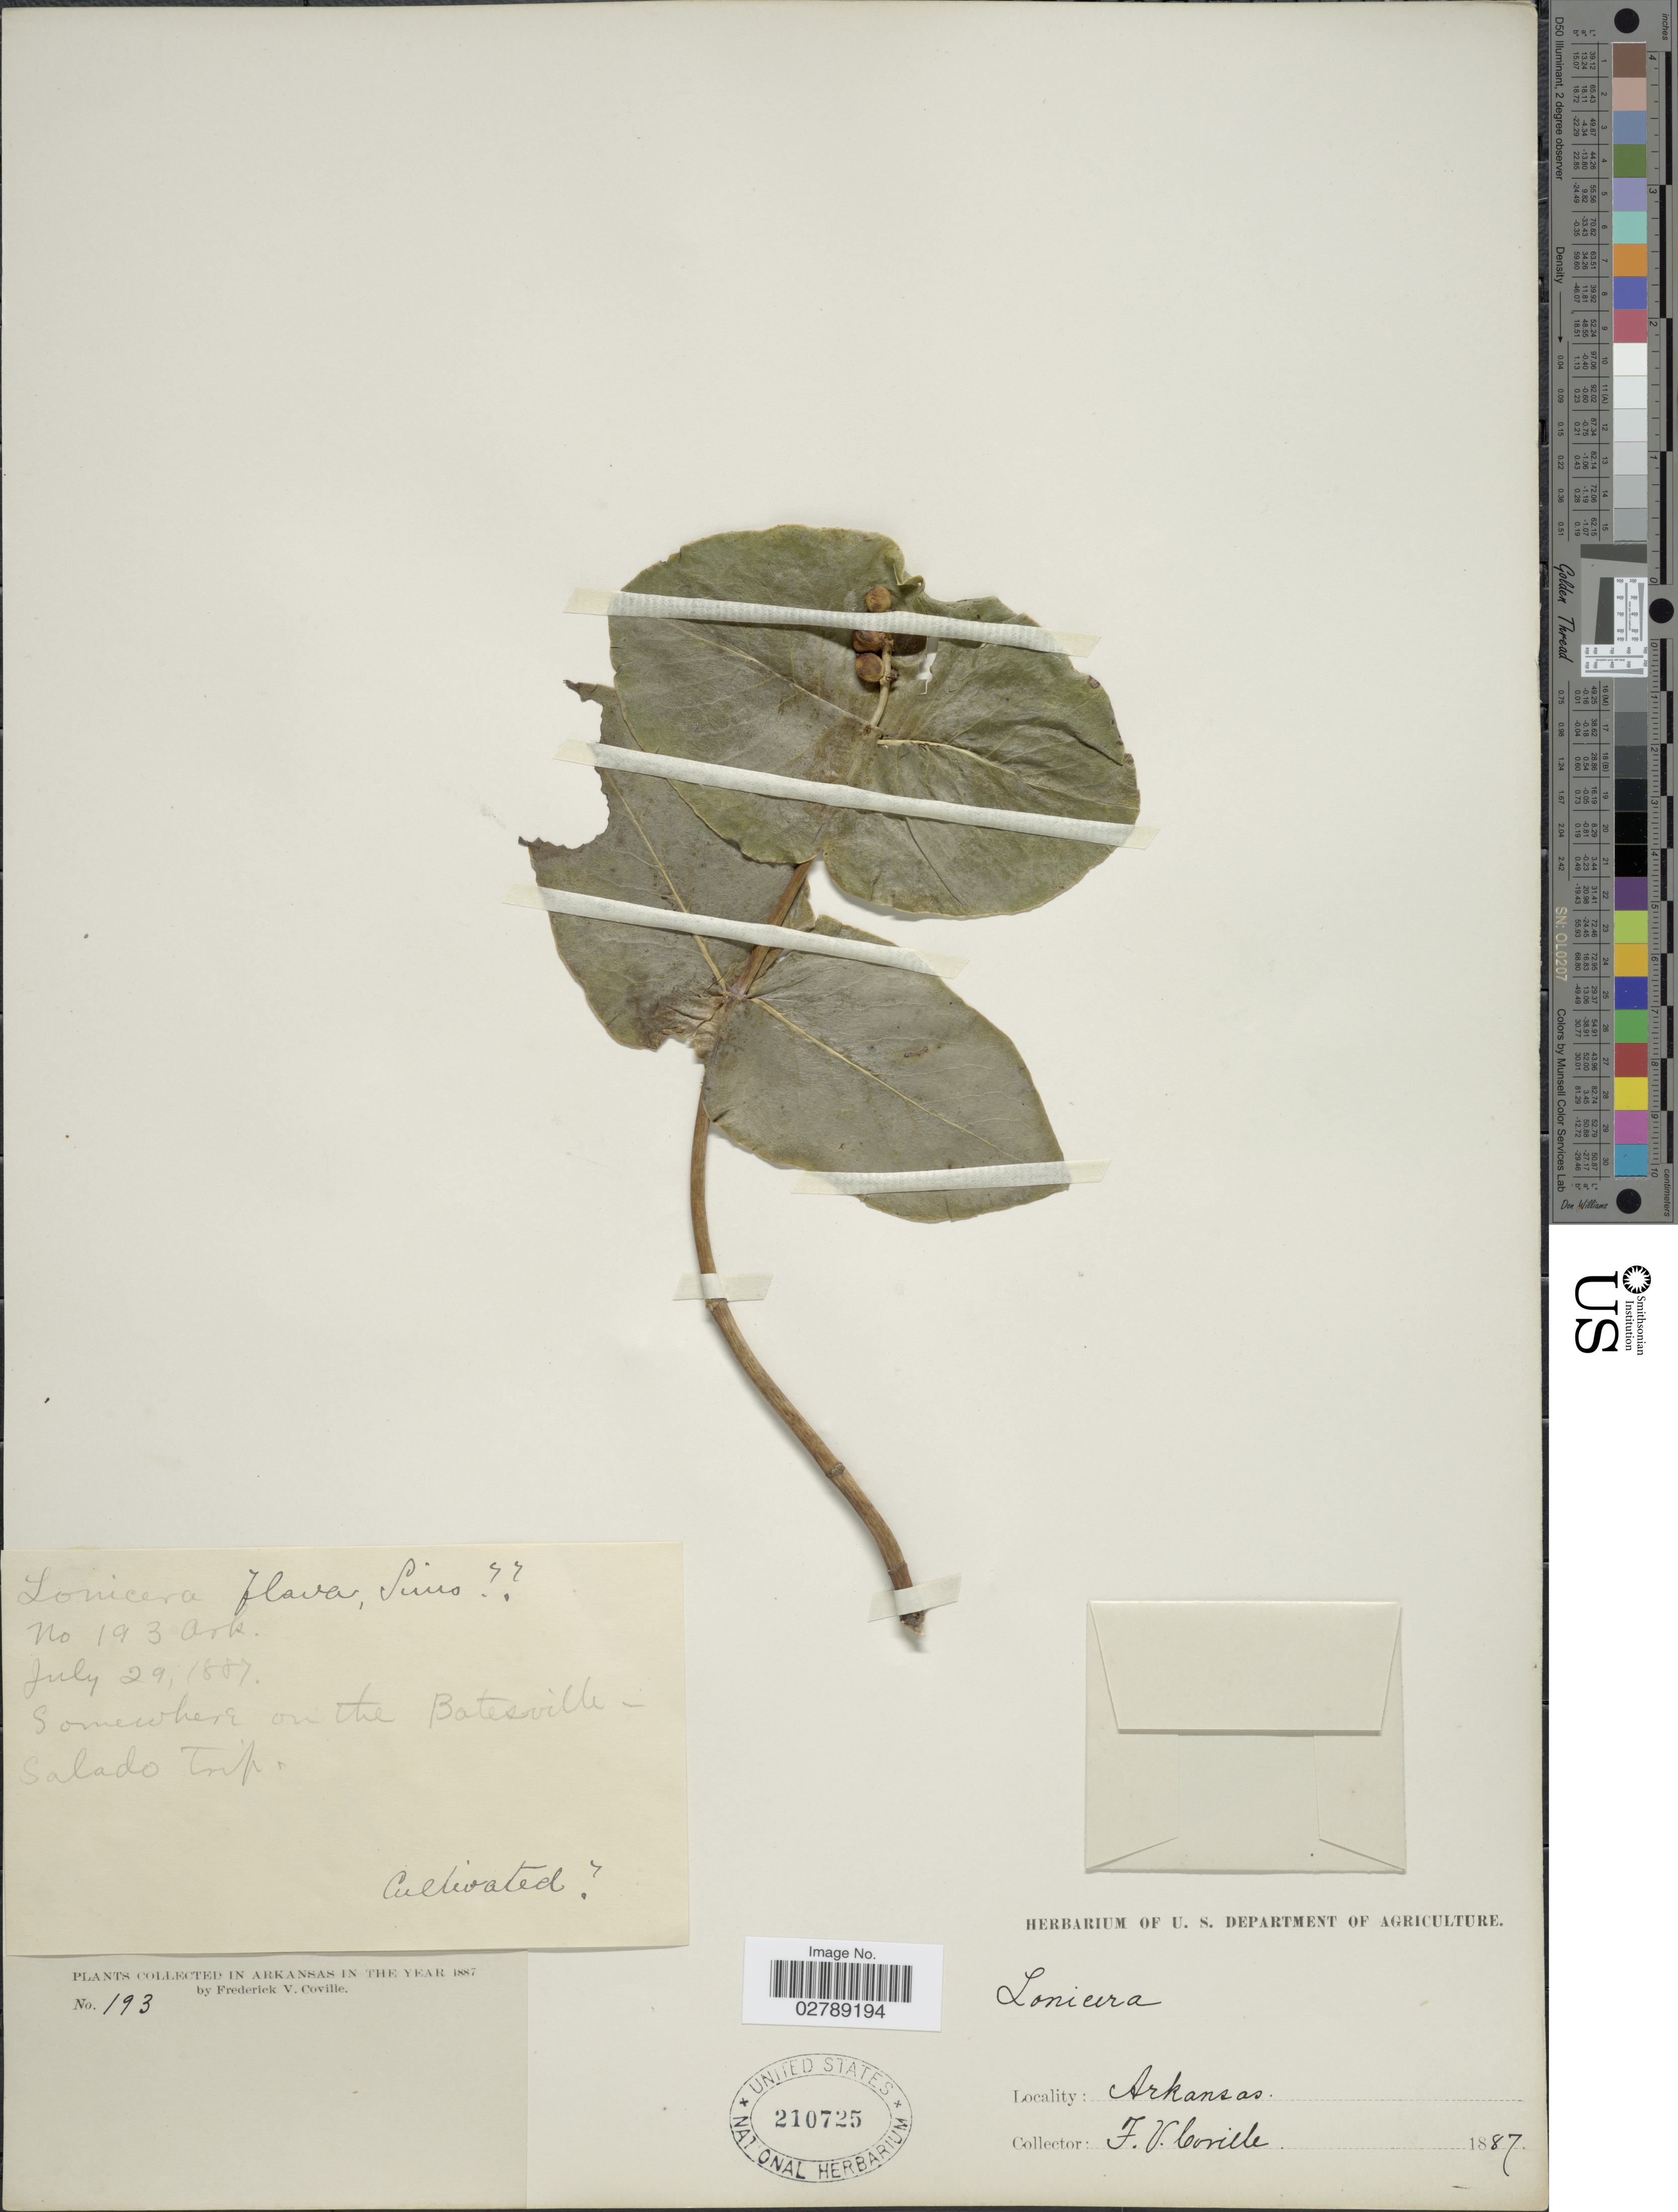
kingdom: Plantae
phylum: Tracheophyta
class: Magnoliopsida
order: Dipsacales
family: Caprifoliaceae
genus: Lonicera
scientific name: Lonicera flava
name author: Sims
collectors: F. V. Coville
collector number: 193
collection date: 1887-07-29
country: United States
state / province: Arkansas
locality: Somewhere on the Botesville Salado Trip.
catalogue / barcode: US 210725